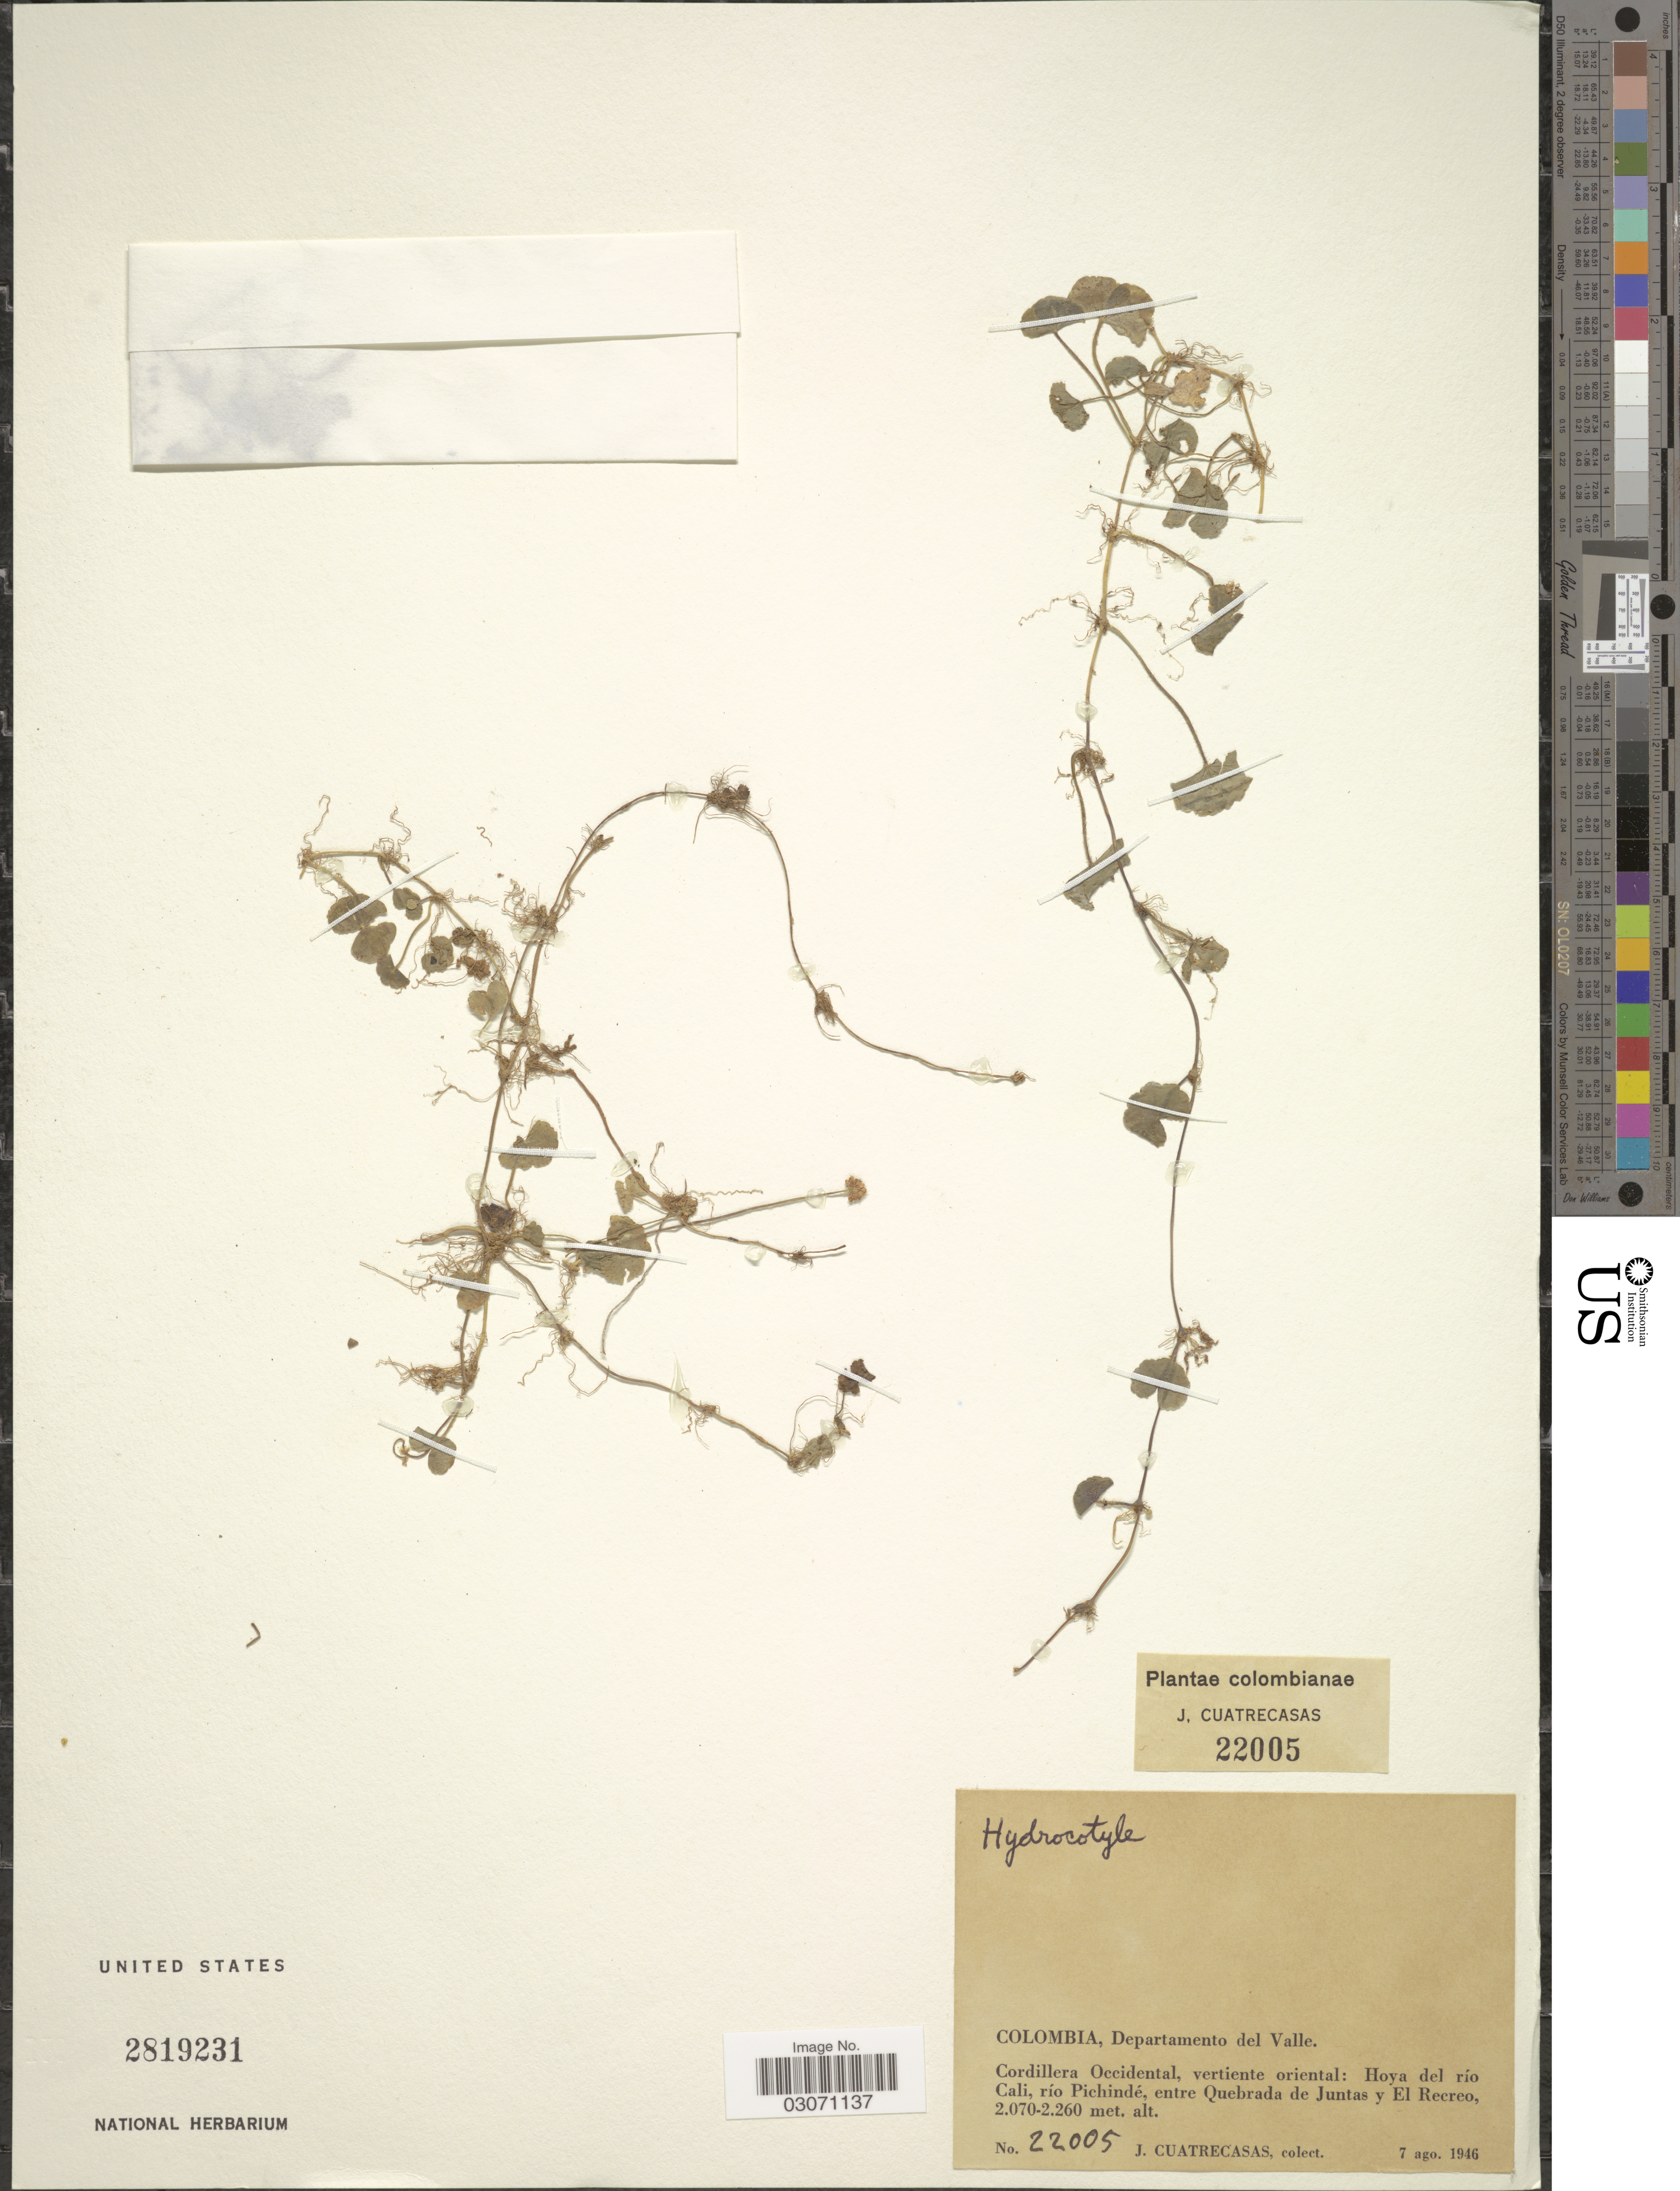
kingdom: Plantae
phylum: Tracheophyta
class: Magnoliopsida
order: Apiales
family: Araliaceae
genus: Hydrocotyle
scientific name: Hydrocotyle leucocephala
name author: Cham. & Schltdl.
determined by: Mendoza, M.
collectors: J. Cuatrecasas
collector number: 22005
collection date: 1946-08-07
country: Colombia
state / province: Valle del Cauca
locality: Departamento del Valle, Cordillera Occidental, vertiente oriental: Hoya del río Cali, río Pichindé, entre Quebrada de Juntas y El Recreo.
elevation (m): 2070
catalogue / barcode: US 2819231